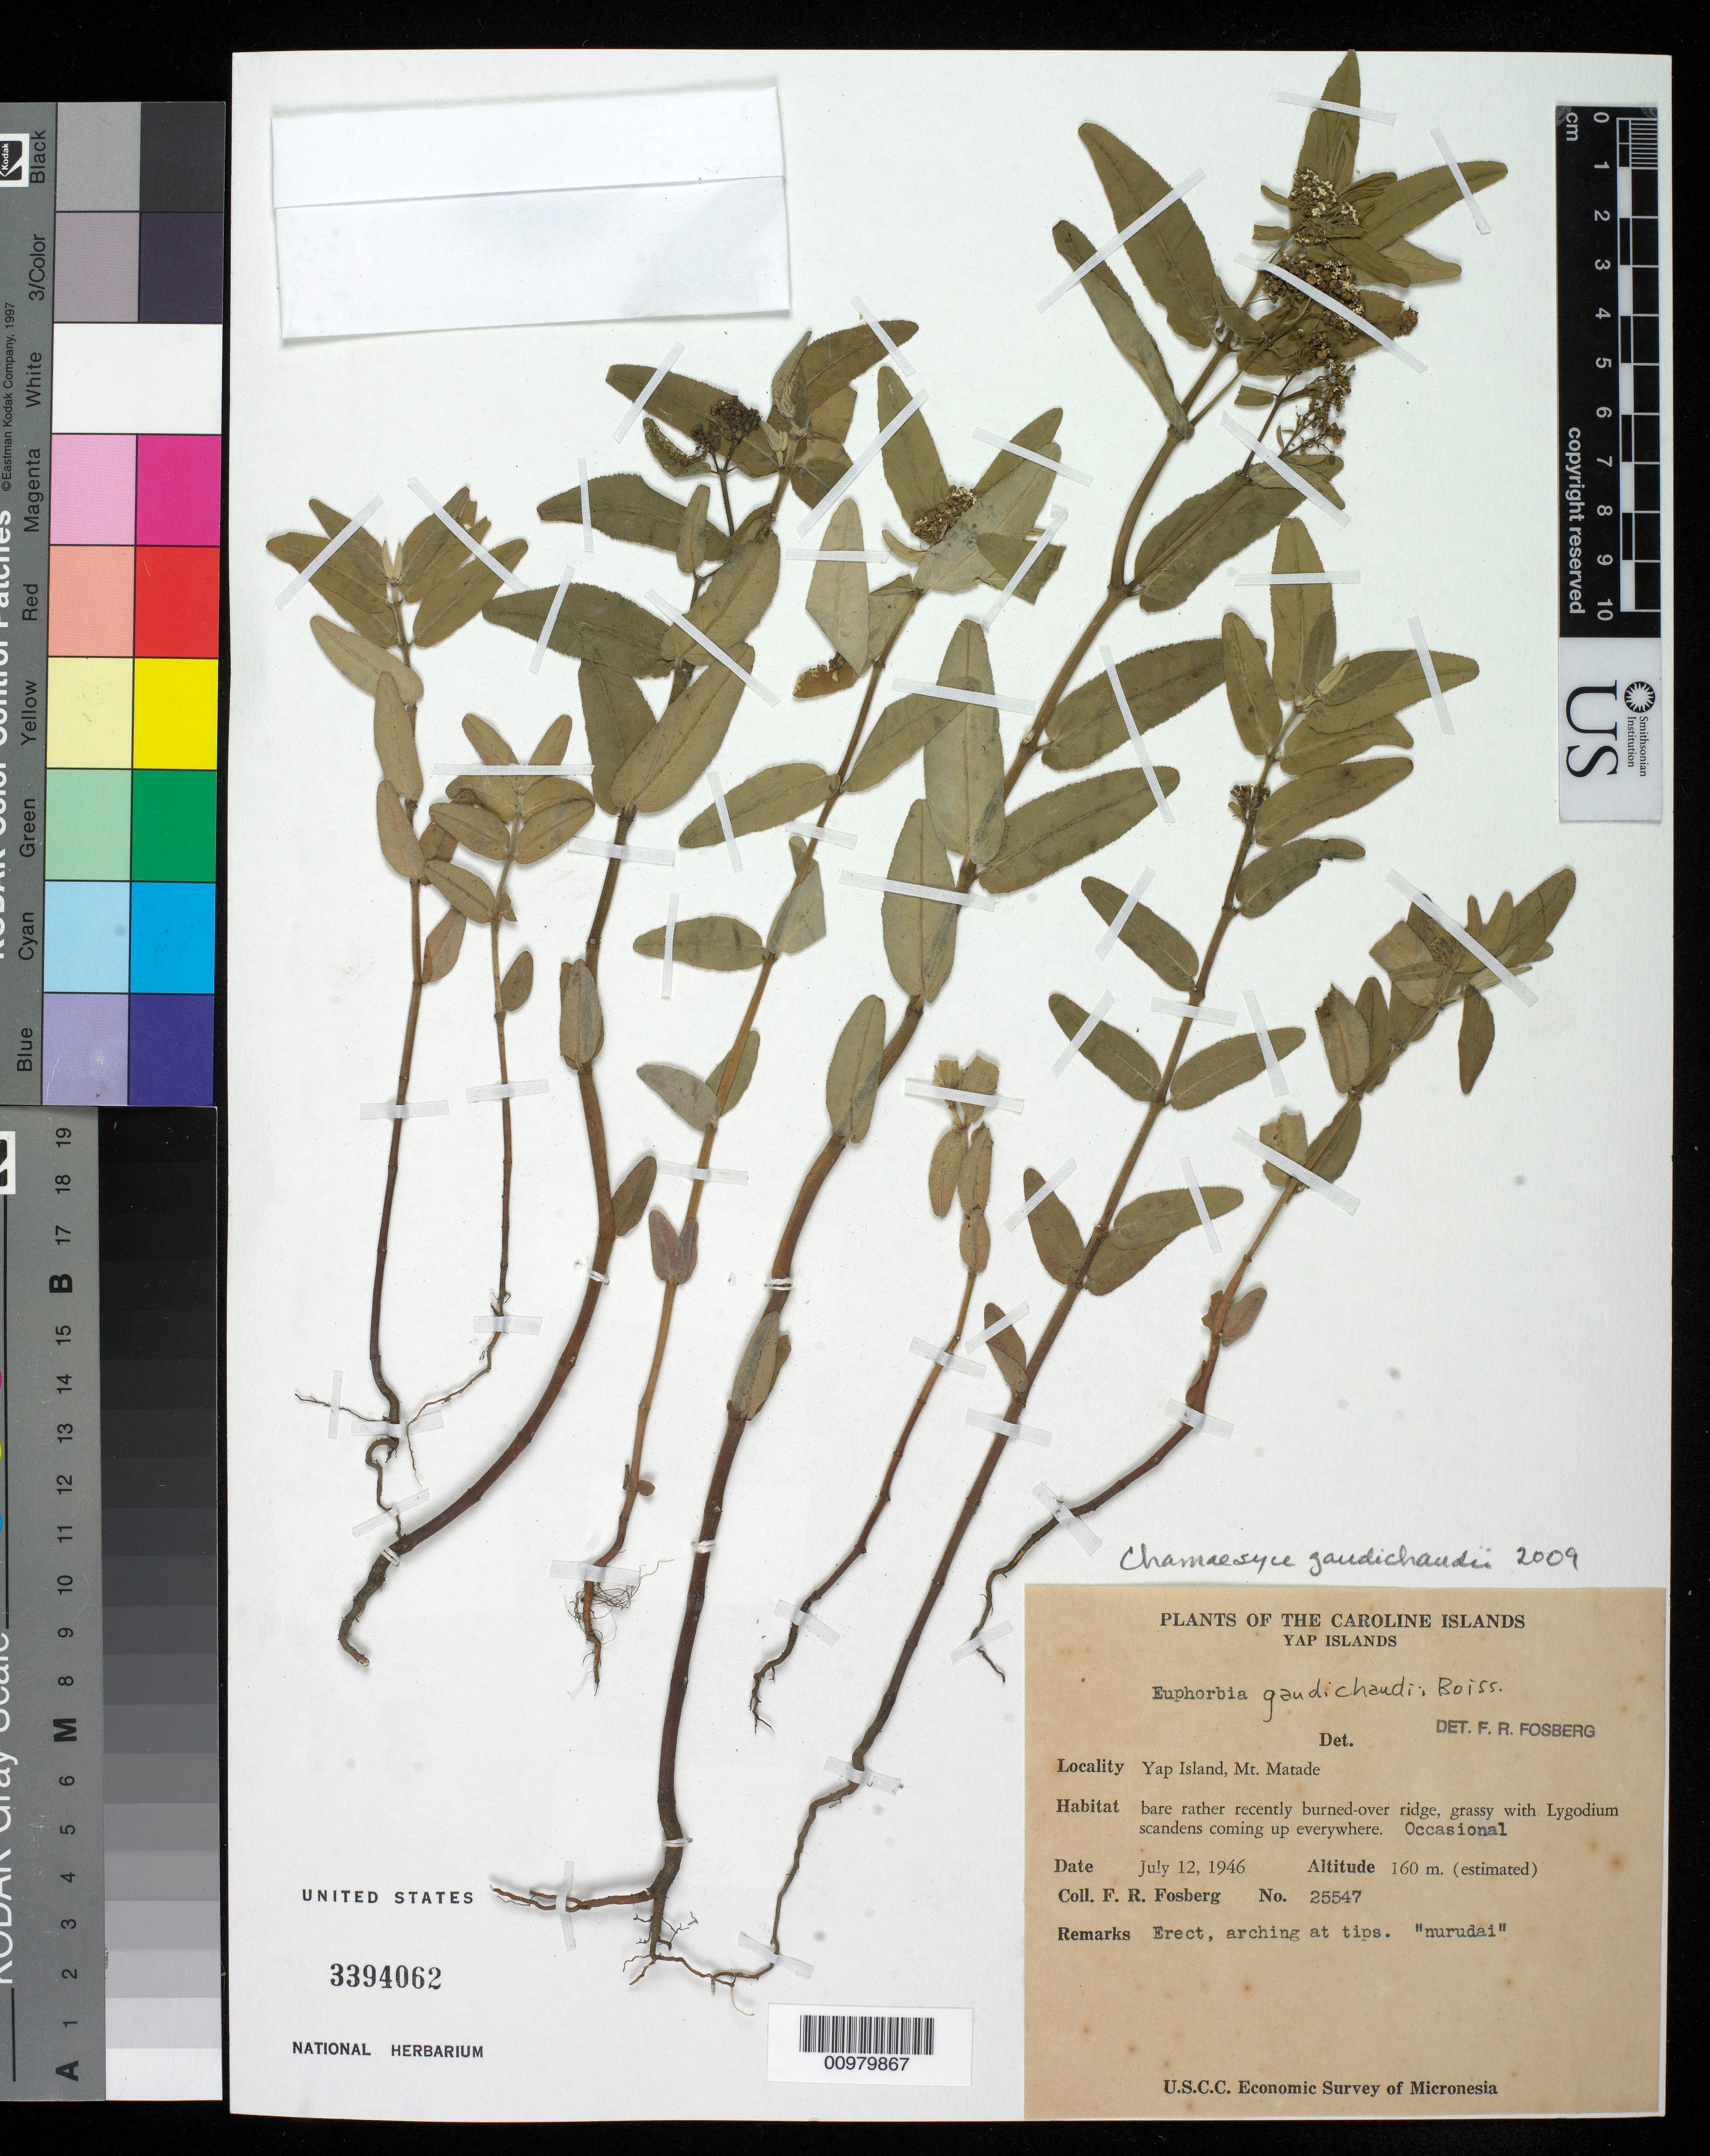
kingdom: Plantae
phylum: Tracheophyta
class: Magnoliopsida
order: Malpighiales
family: Euphorbiaceae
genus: Euphorbia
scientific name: Euphorbia gaudichaudii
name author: Boiss.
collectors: F. R. Fosberg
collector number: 25547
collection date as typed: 12 Jul 1946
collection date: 1946-07-12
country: Micronesia, Federated States of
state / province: Yap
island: Yap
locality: Mt. Matade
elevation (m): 160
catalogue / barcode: US 3394062